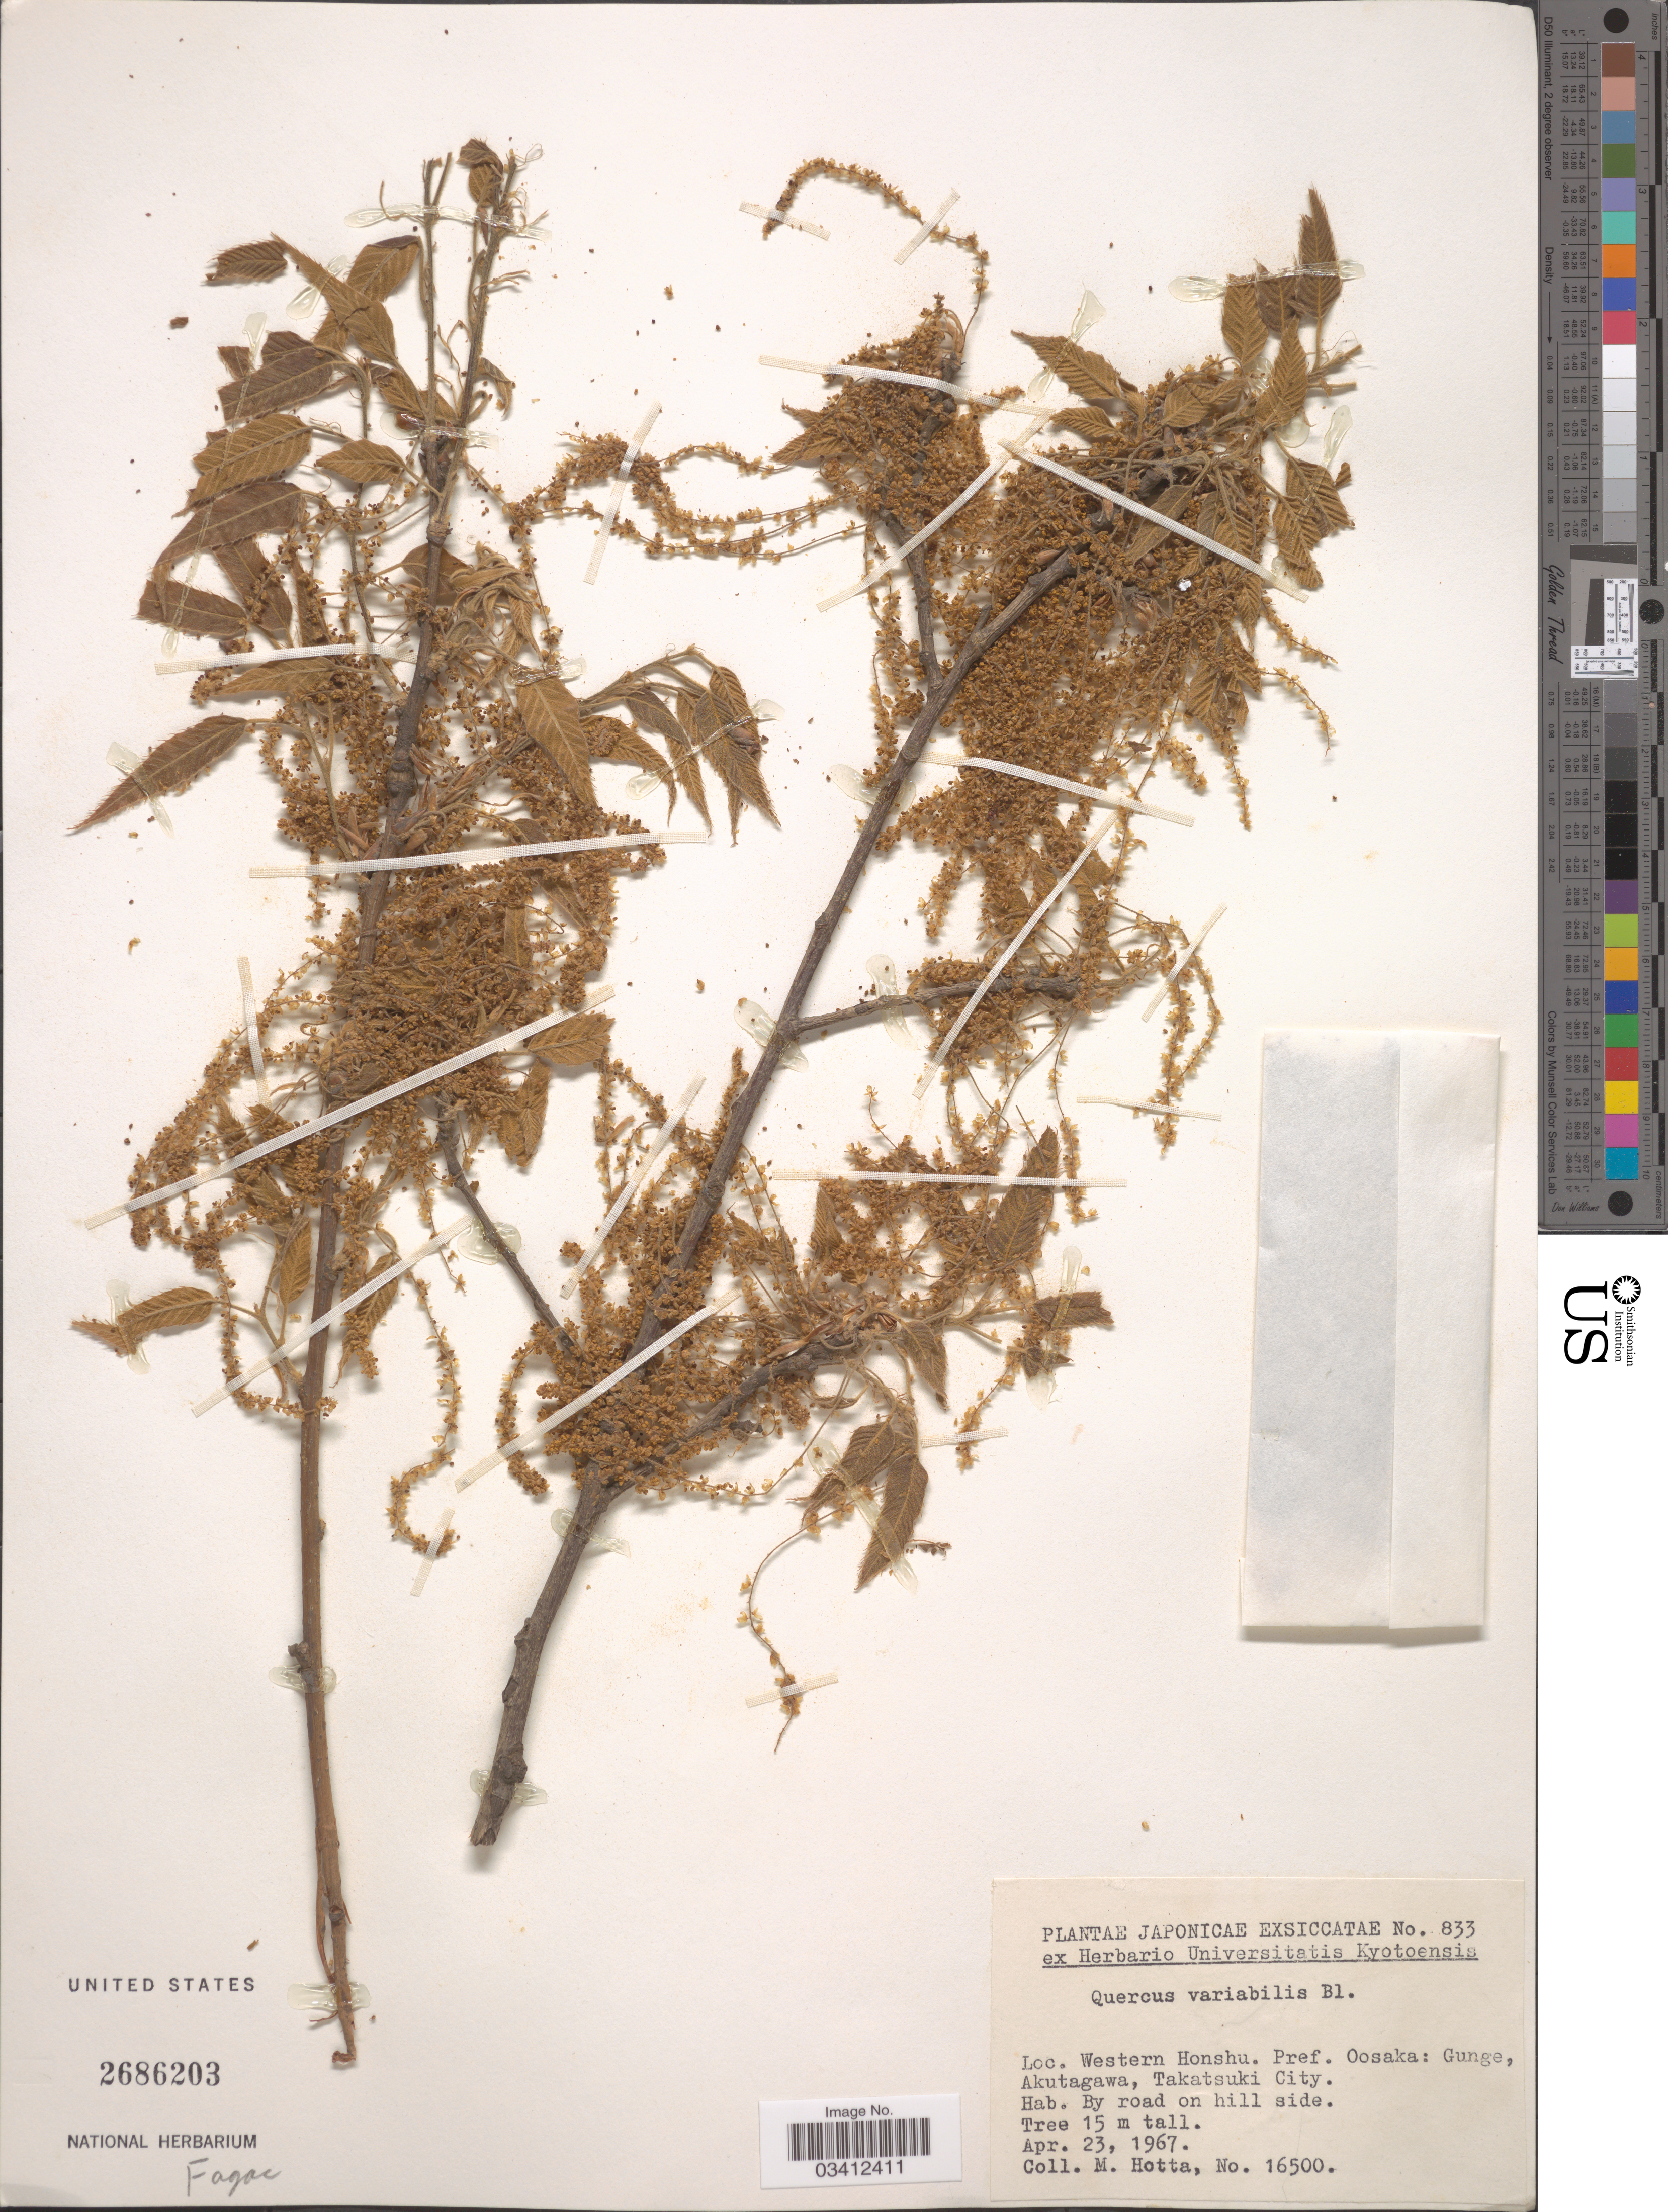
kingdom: Plantae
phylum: Tracheophyta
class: Magnoliopsida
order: Fagales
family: Fagaceae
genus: Quercus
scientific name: Quercus variabilis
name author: Blume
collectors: M. Hotta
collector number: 16500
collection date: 1967-04-23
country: Japan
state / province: Osaka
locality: Western Honshu. Pref. Oosaka: Gunge, Akutagawa, Takatsuki City. By road on hill side.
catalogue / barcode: US 2686203